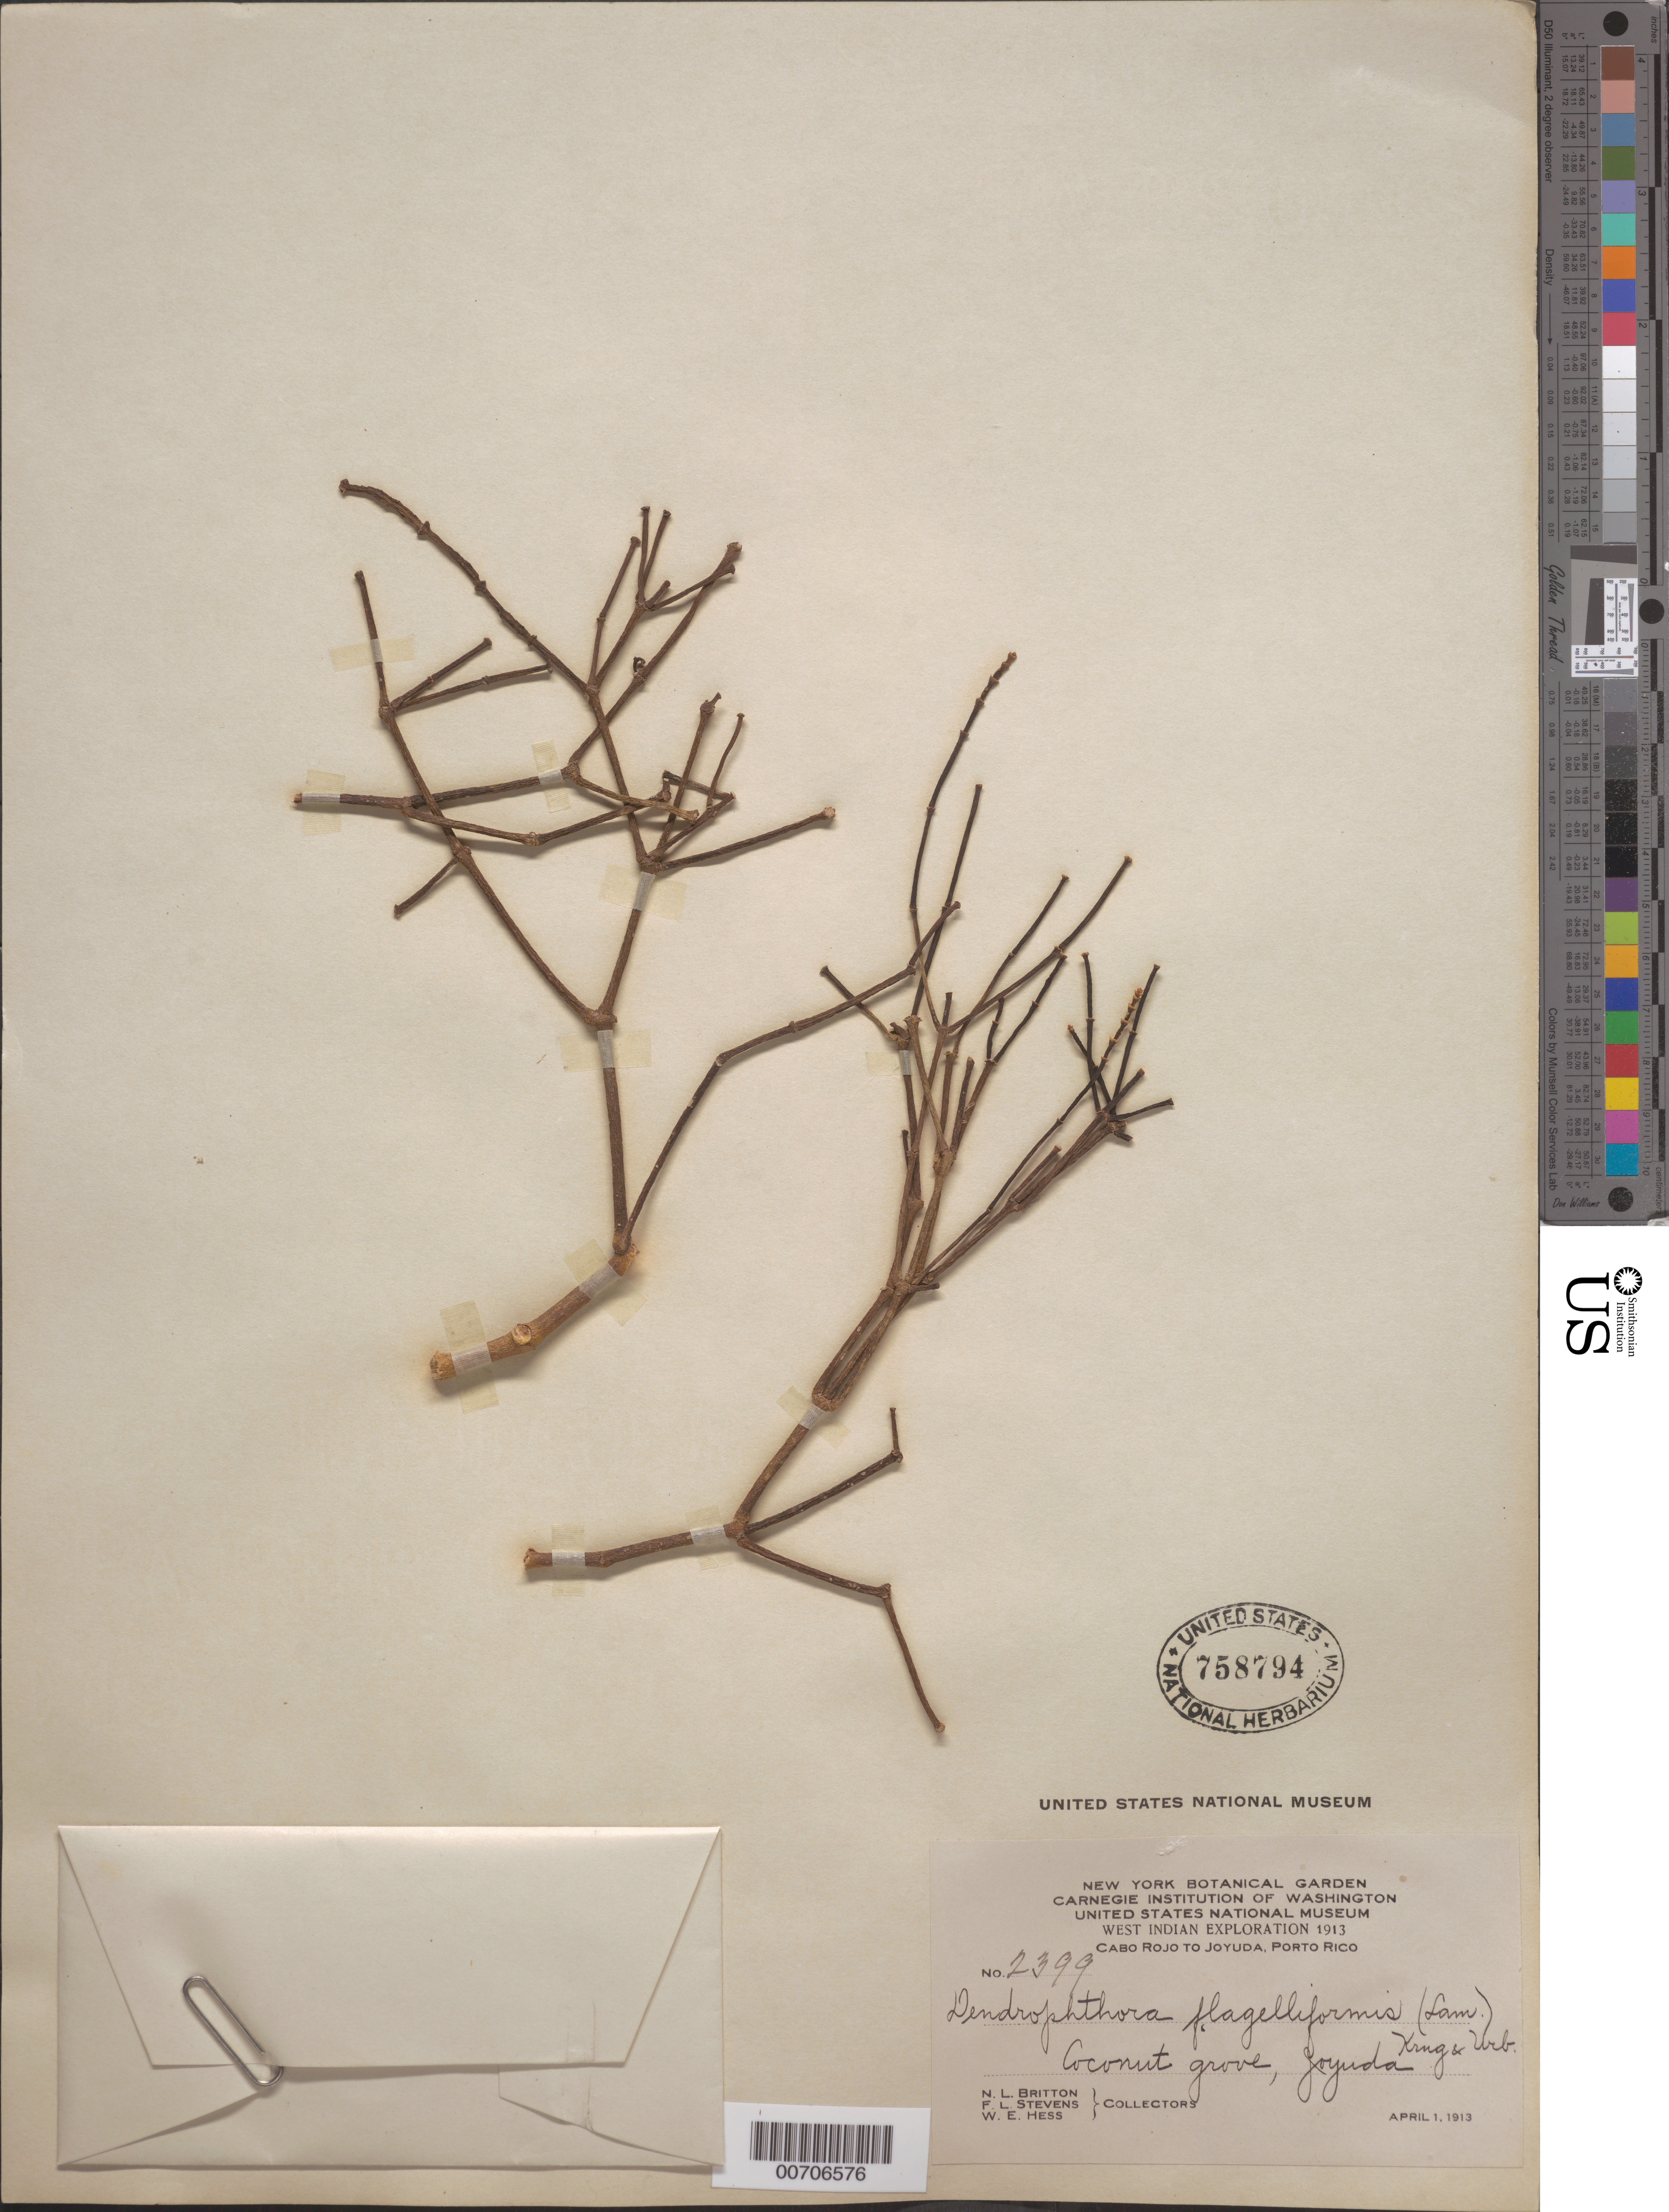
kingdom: Plantae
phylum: Tracheophyta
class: Magnoliopsida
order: Santalales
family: Viscaceae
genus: Dendrophthora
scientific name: Dendrophthora flagelliformis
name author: (Lam.) Krug & Urb.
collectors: N. Britton, F. L. Stevens & W. Hess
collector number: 2399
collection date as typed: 01 Apr 1913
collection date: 1913-04-01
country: Puerto Rico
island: Greater Antilles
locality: Cabo Rojo to Joyuda; Coconut Grove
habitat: Coconut grove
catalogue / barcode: US 758794